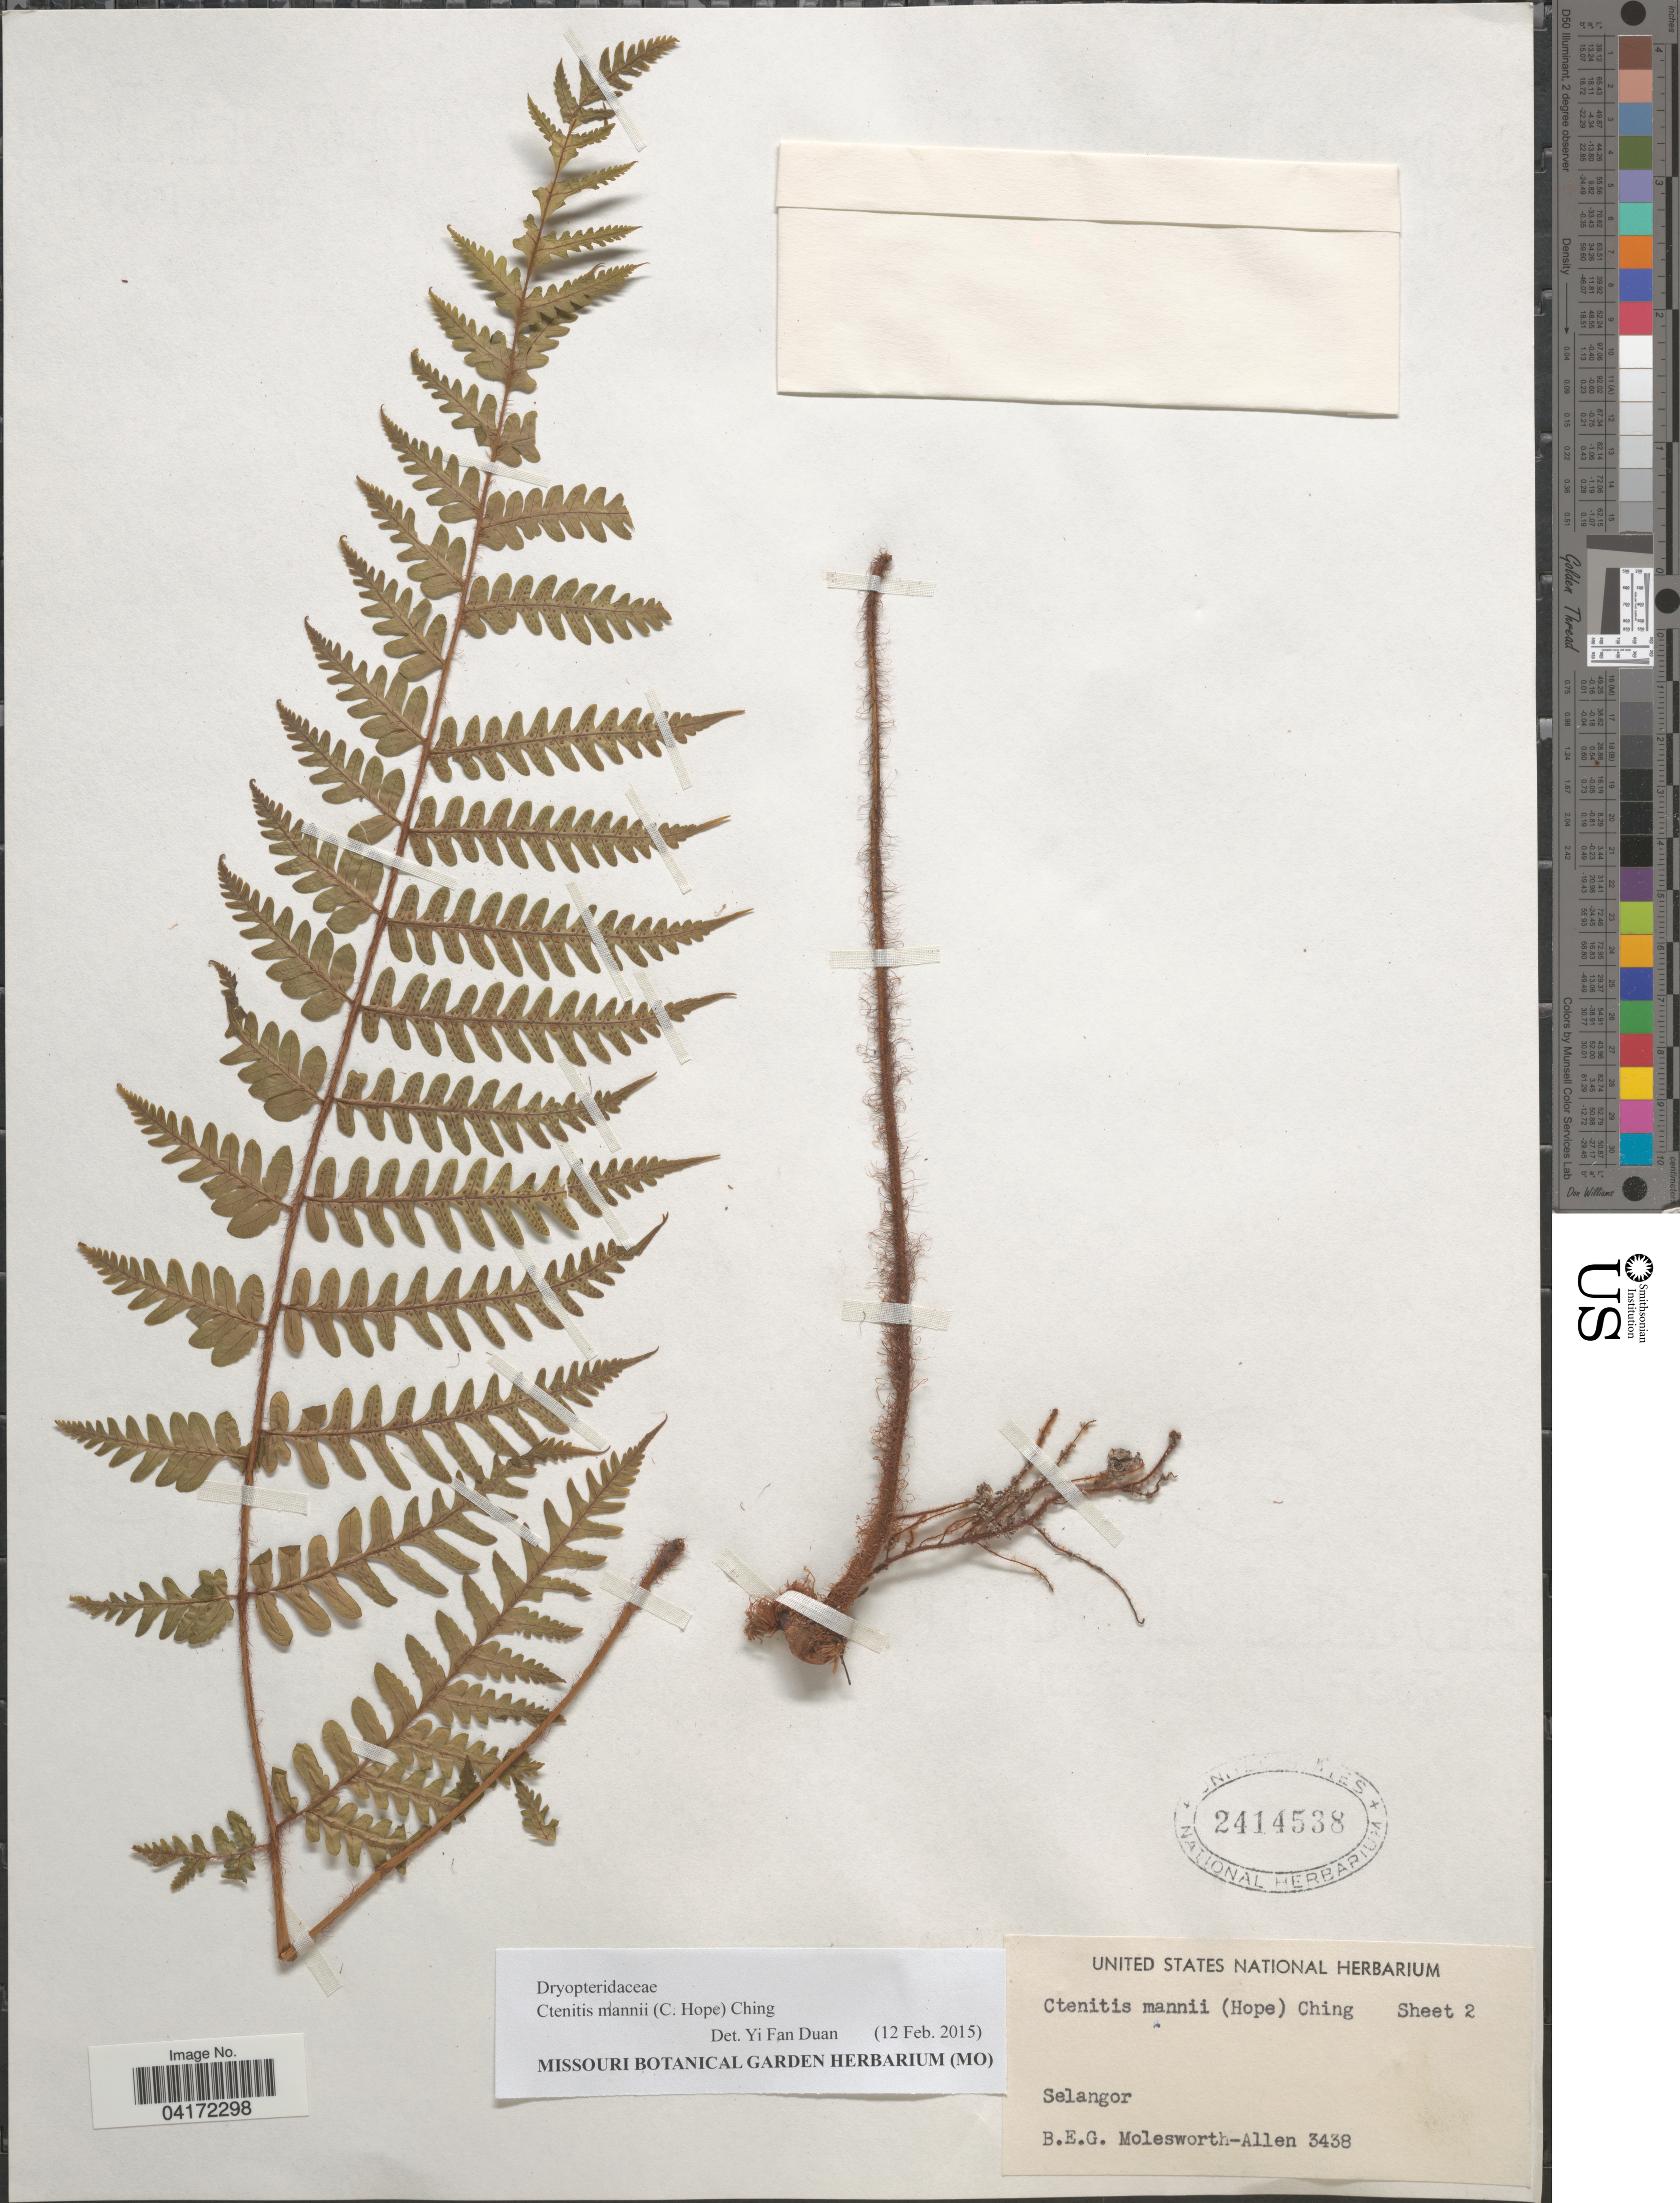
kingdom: Plantae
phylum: Tracheophyta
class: Polypodiopsida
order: Polypodiales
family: Dryopteridaceae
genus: Ctenitis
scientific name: Ctenitis mannii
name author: (C. Hope) Ching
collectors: B. E. G. Molesworth-Allen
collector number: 3438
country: Malaysia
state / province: Selangor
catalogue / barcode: US 2414538